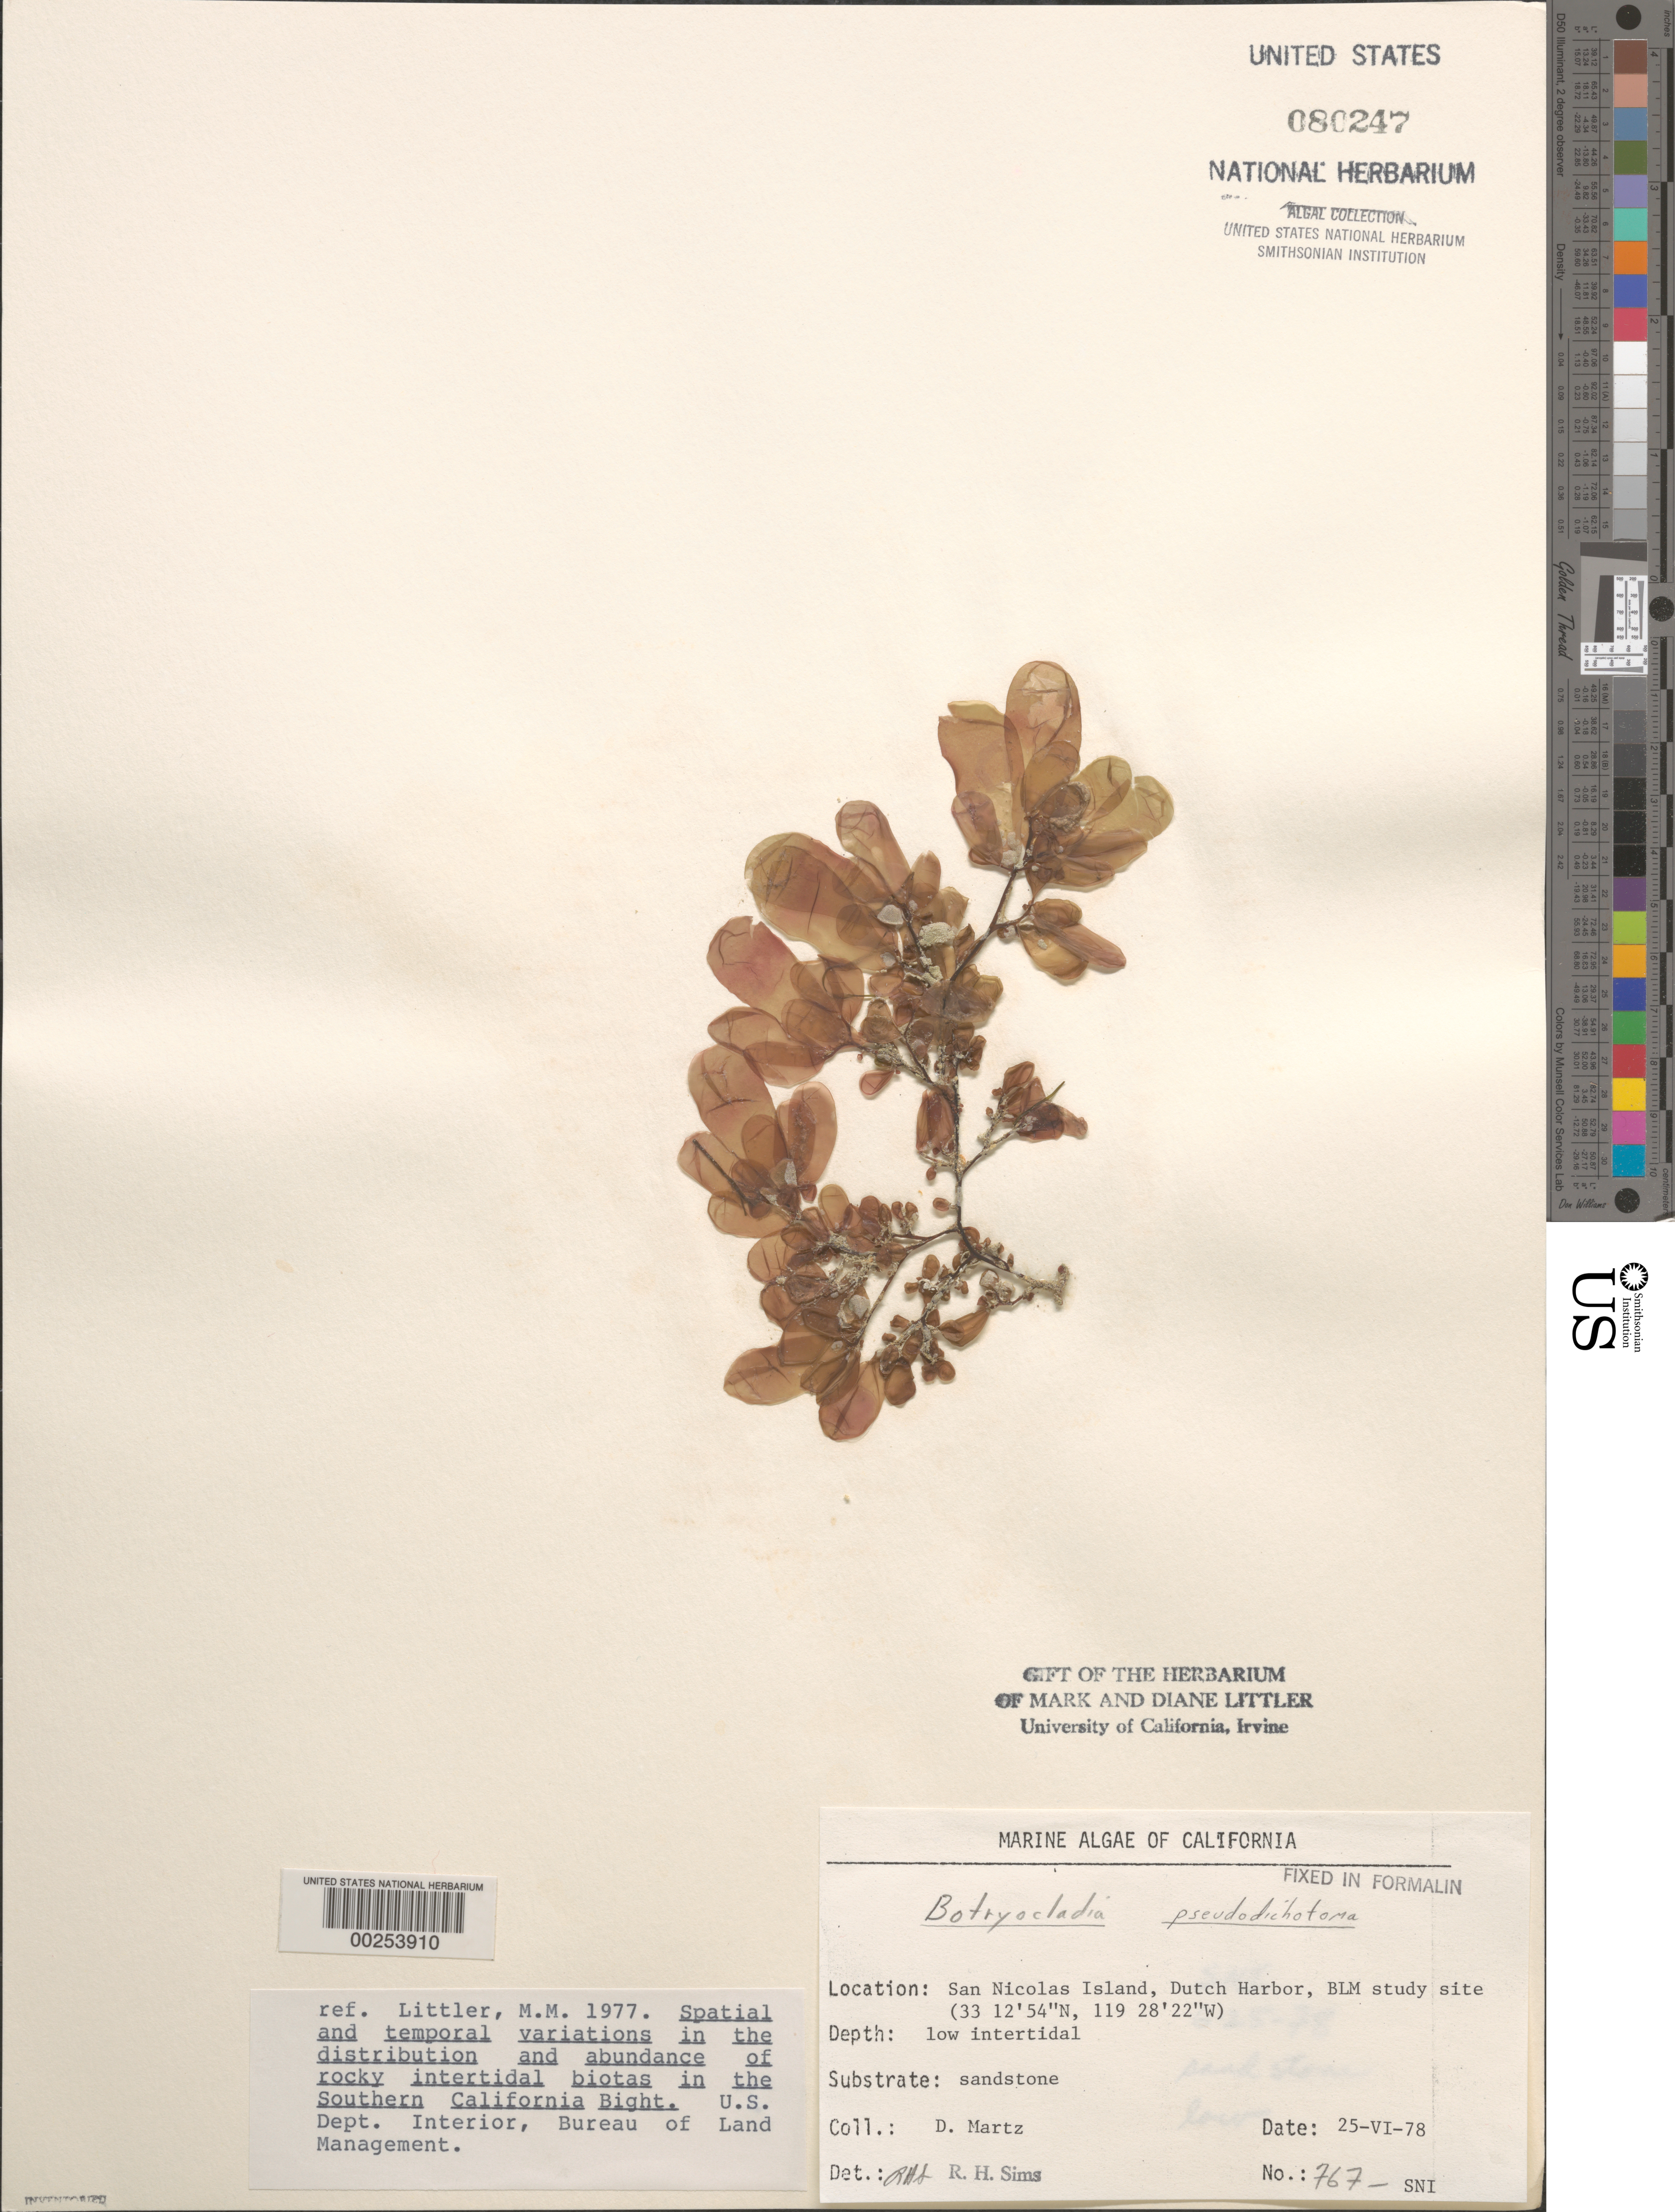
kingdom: Plantae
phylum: Rhodophyta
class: Florideophyceae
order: Rhodymeniales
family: Rhodymeniaceae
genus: Botryocladia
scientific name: Botryocladia pseudodichotoma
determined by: Sims, Robert H.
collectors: D. Martz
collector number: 767-sni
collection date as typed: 25 Jun 1978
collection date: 1978-06-25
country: United States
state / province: California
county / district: Ventura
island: San Nicolas Island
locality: Dutch Harbor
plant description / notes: BLM-SOCALBIGHT Rocky Intertidal Survey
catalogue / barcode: US 80247